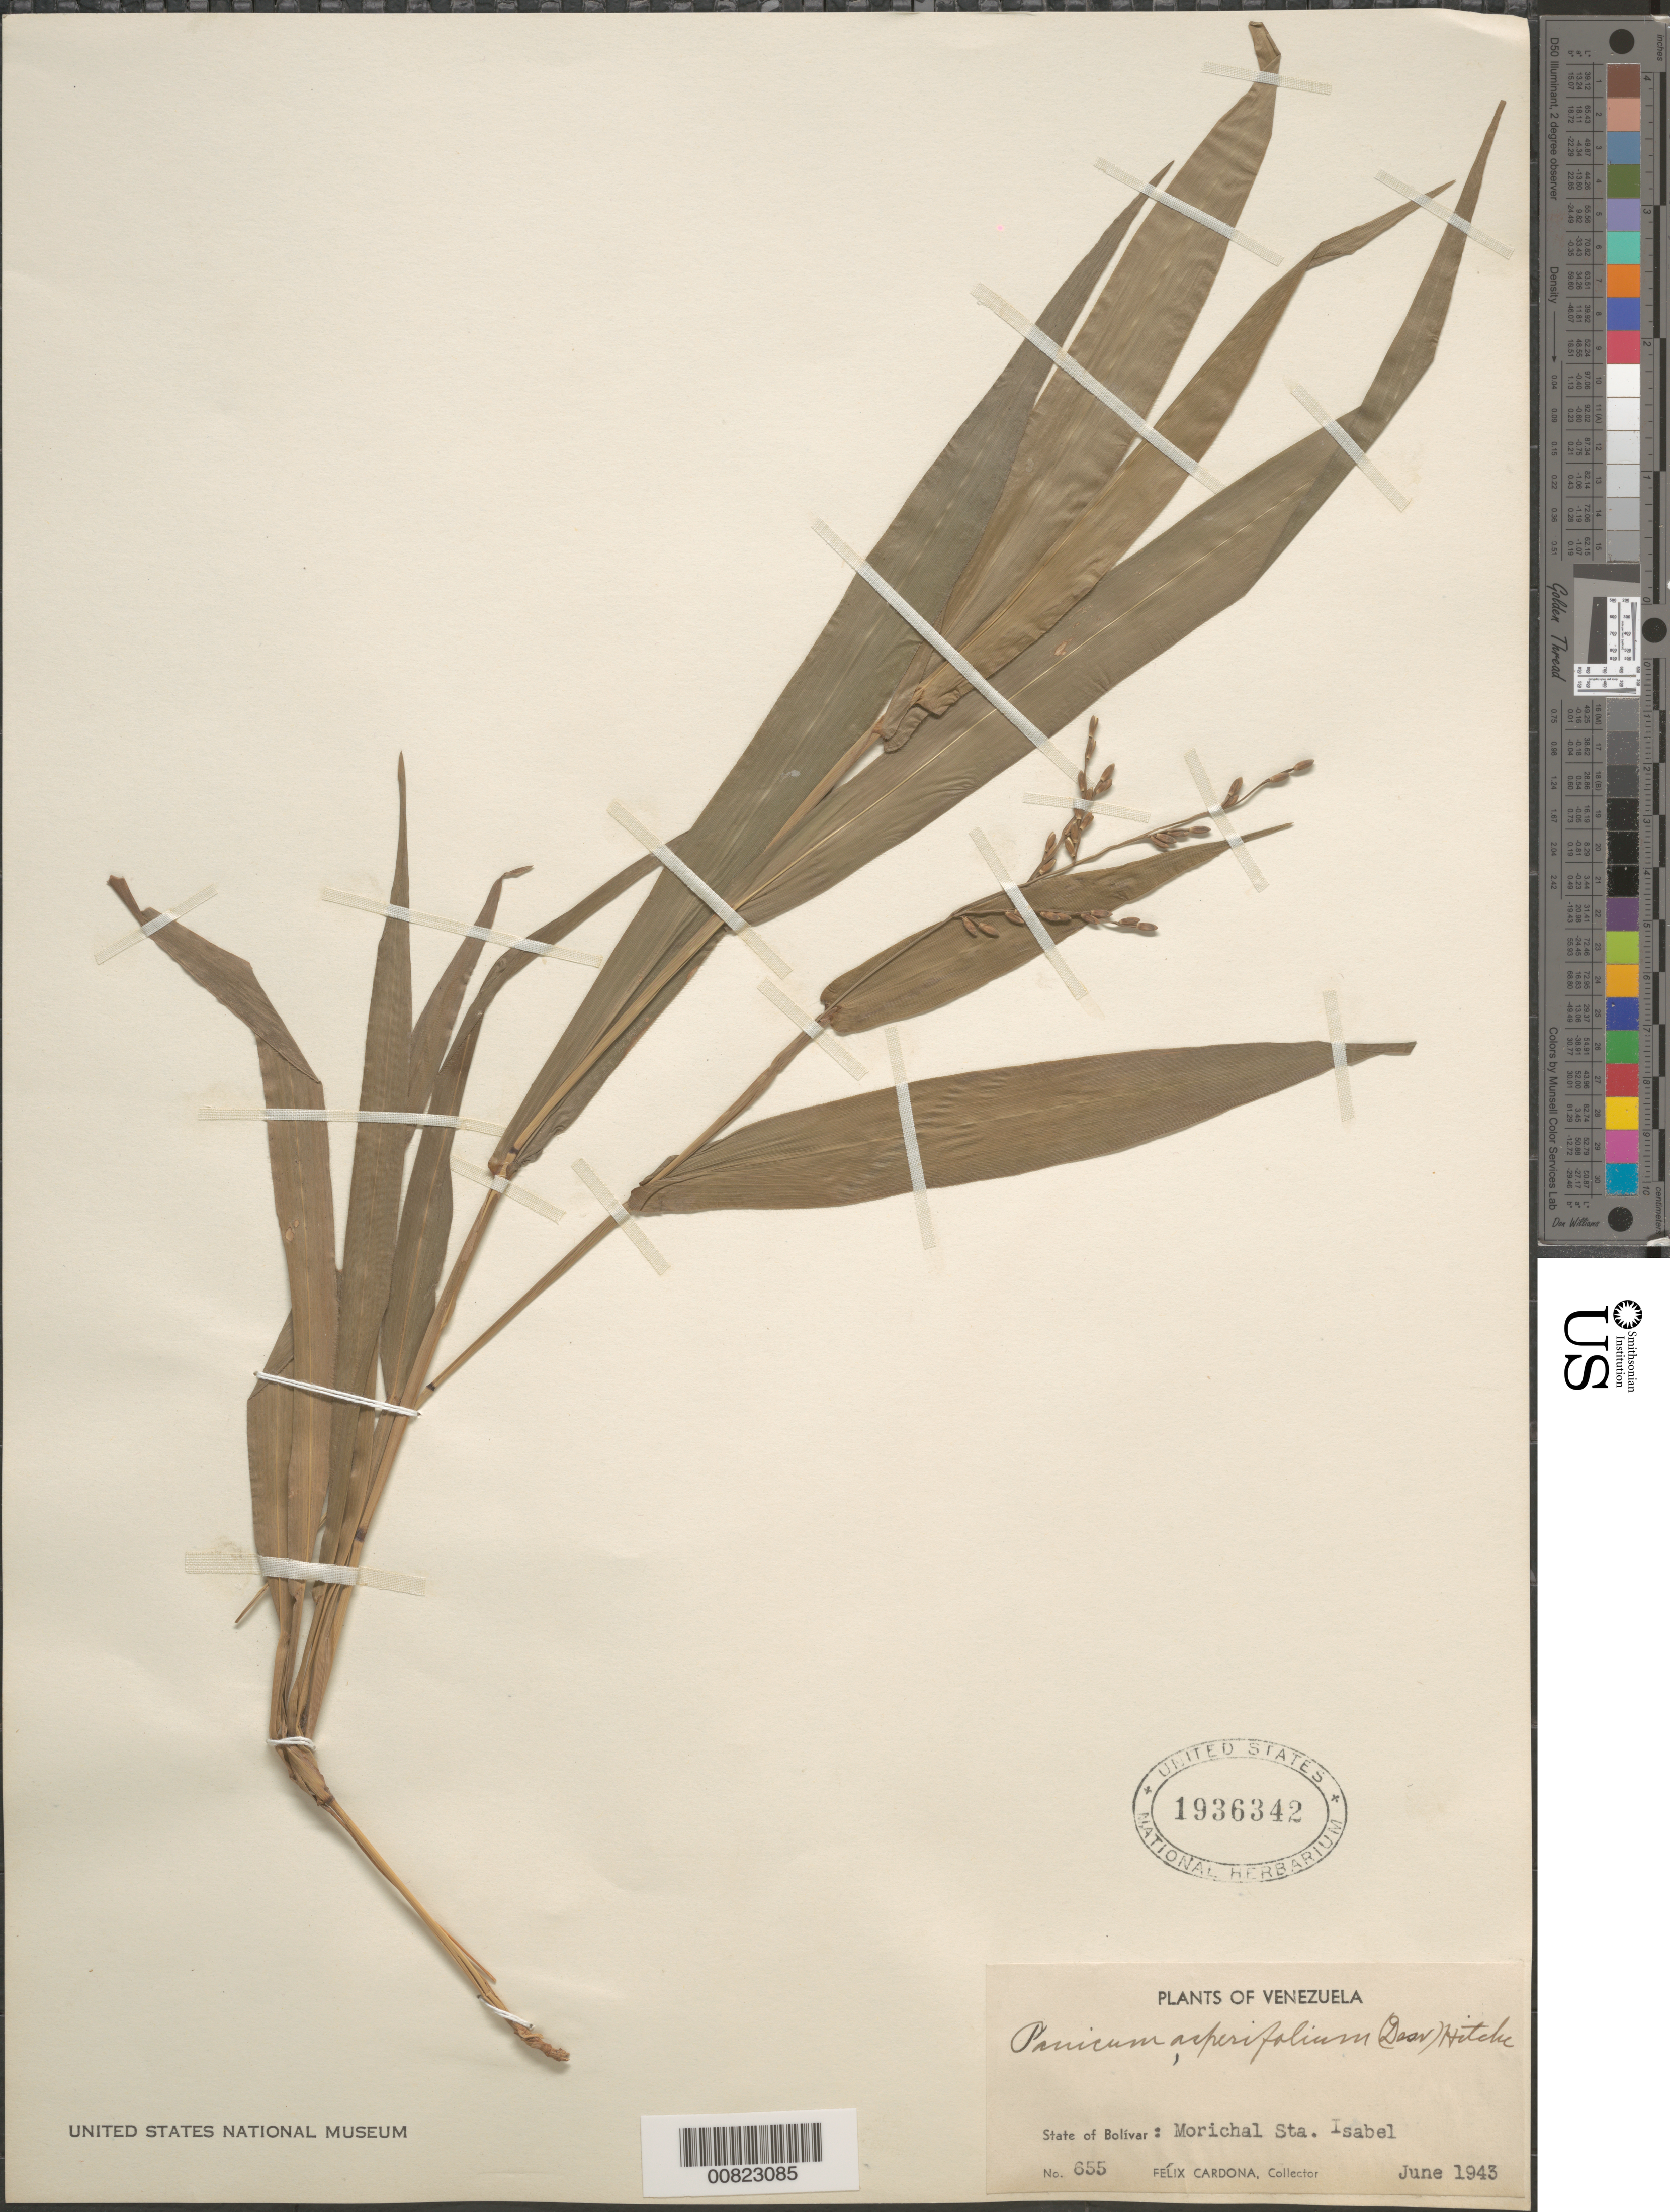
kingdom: Plantae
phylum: Tracheophyta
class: Liliopsida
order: Poales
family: Poaceae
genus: Streptostachys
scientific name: Streptostachys asperifolia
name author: Desv.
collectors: F. Cardona Puig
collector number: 655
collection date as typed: Jun-43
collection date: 1943-06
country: Venezuela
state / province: Bolívar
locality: Morichal Santa Isabel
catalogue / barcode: US 1936342